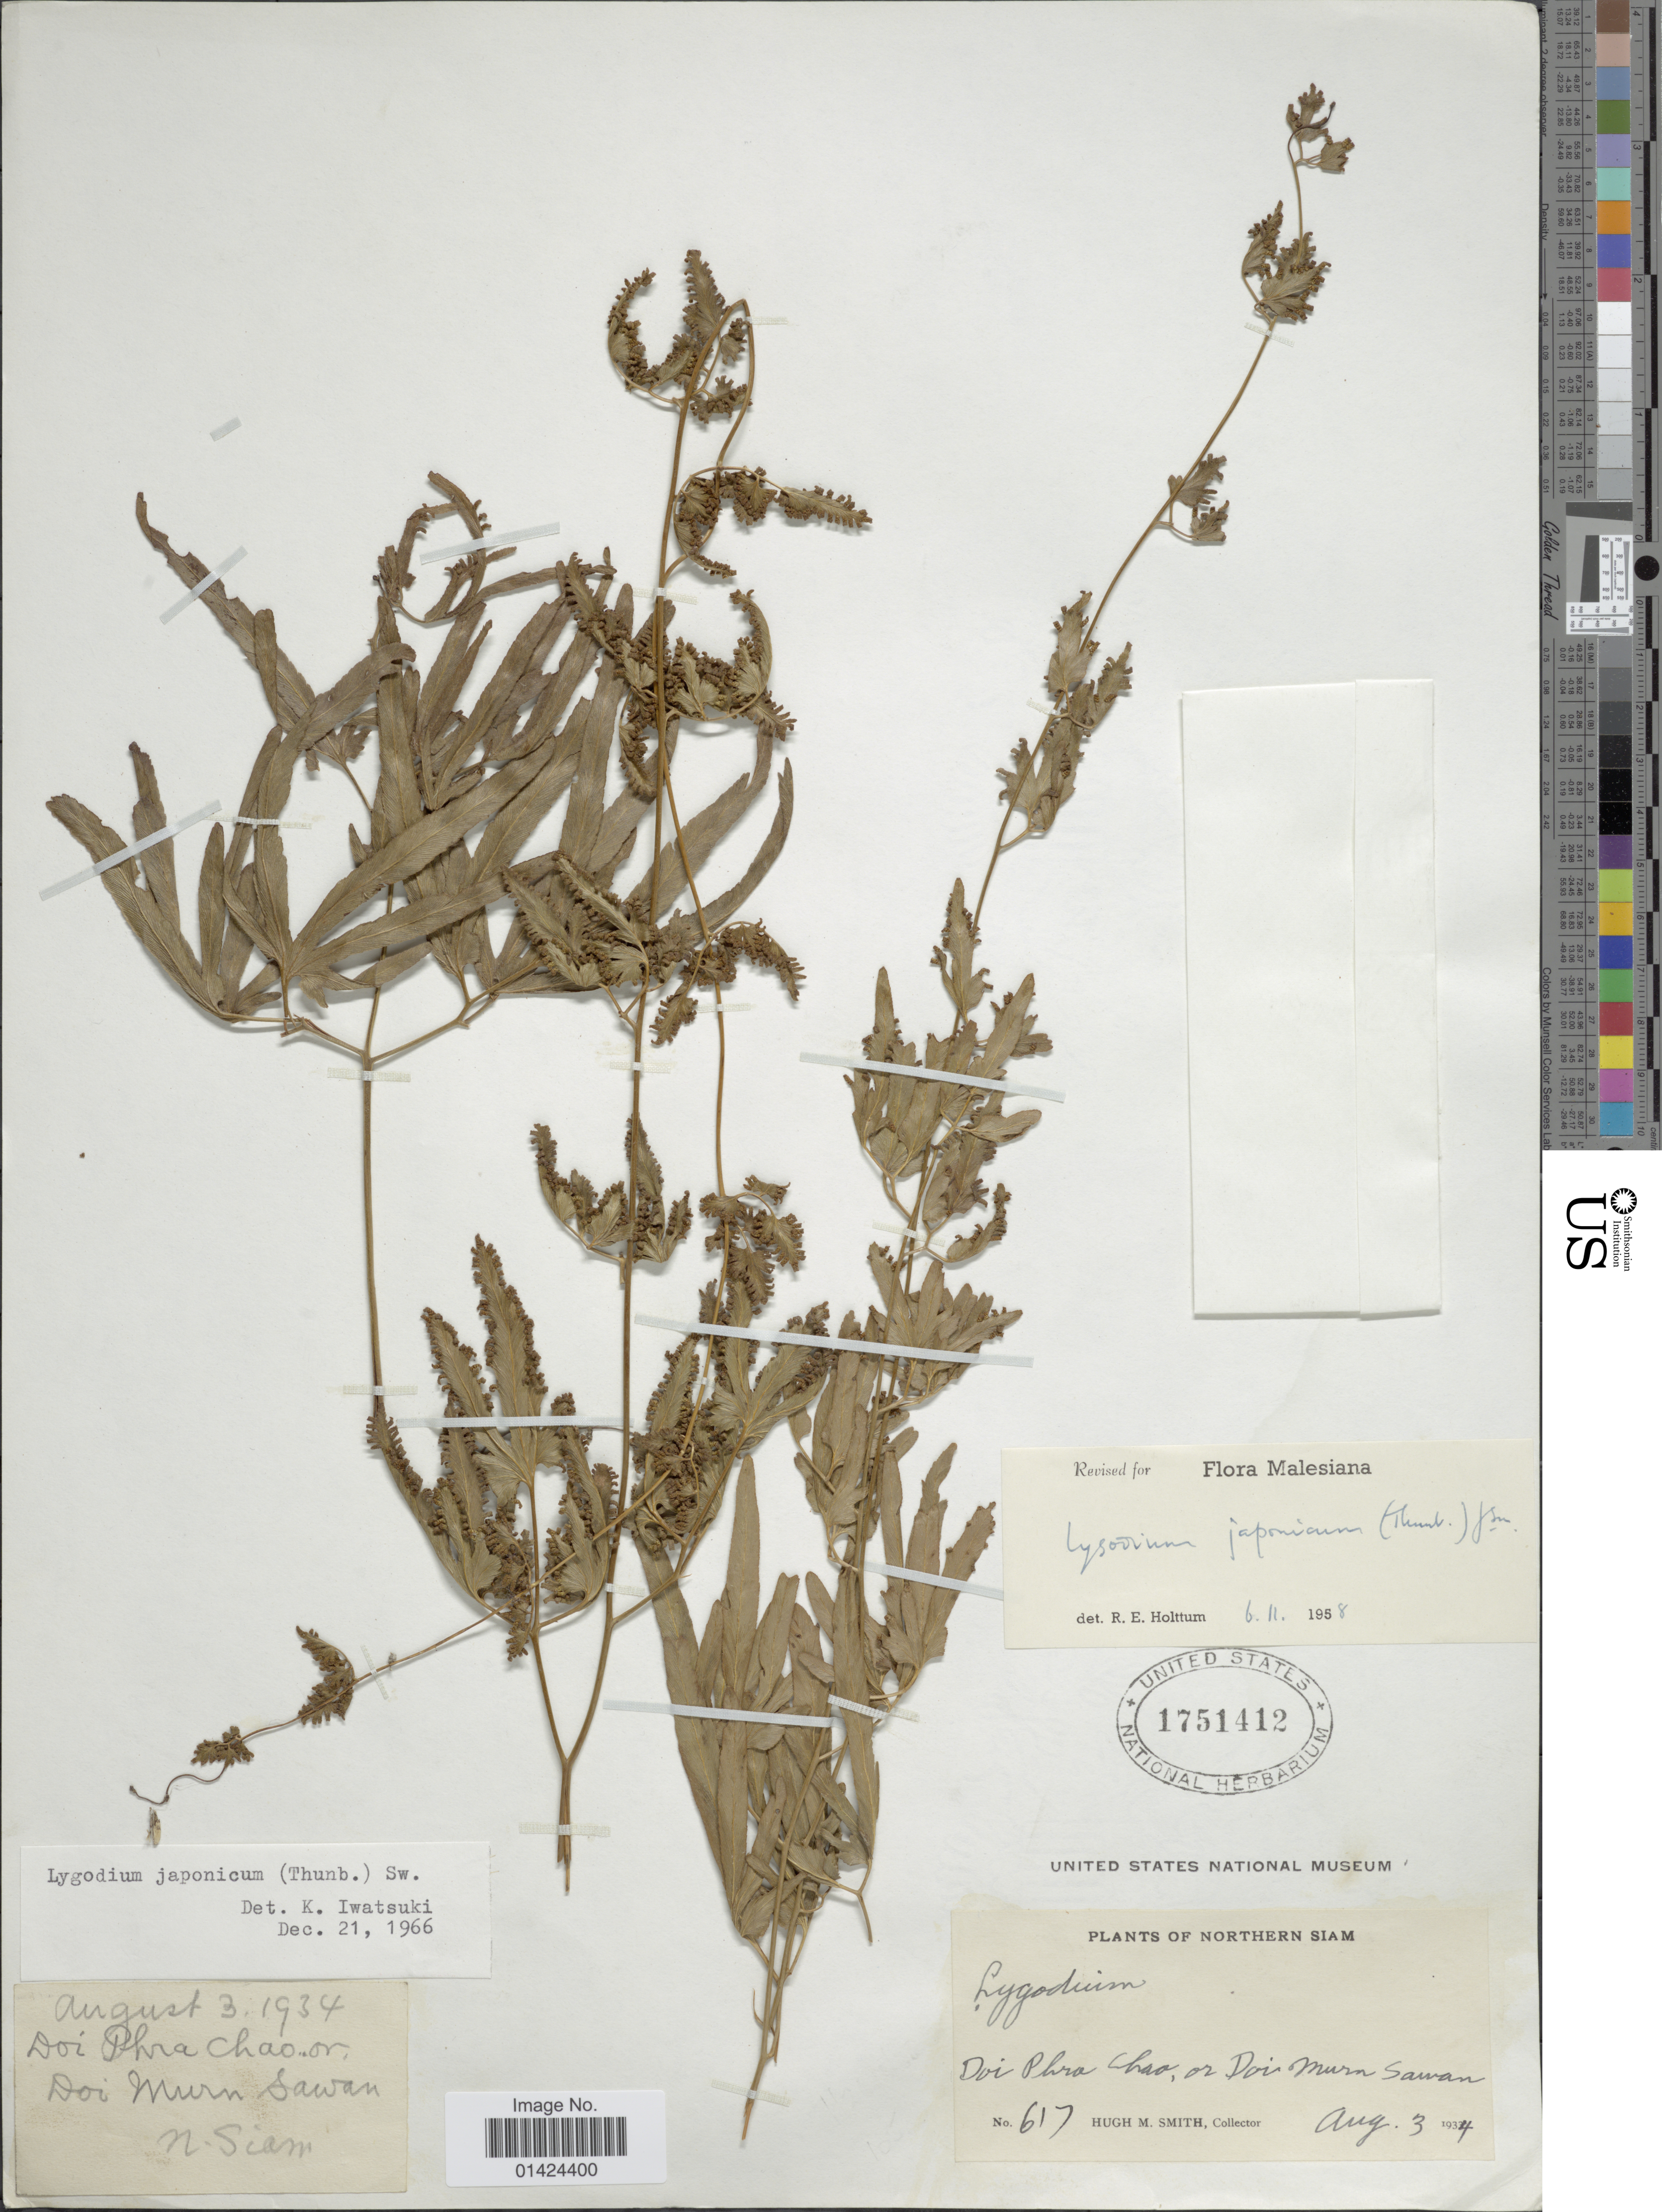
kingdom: Plantae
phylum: Tracheophyta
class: Polypodiopsida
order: Schizaeales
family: Lygodiaceae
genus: Lygodium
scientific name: Lygodium japonicum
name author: (Thunb.) Sw.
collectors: H. M. Smith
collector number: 617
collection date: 1934-08-03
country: Thailand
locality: Northern Siam, Doi Phra Chao, or Doi Mura Sawan.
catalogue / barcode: US 1751412